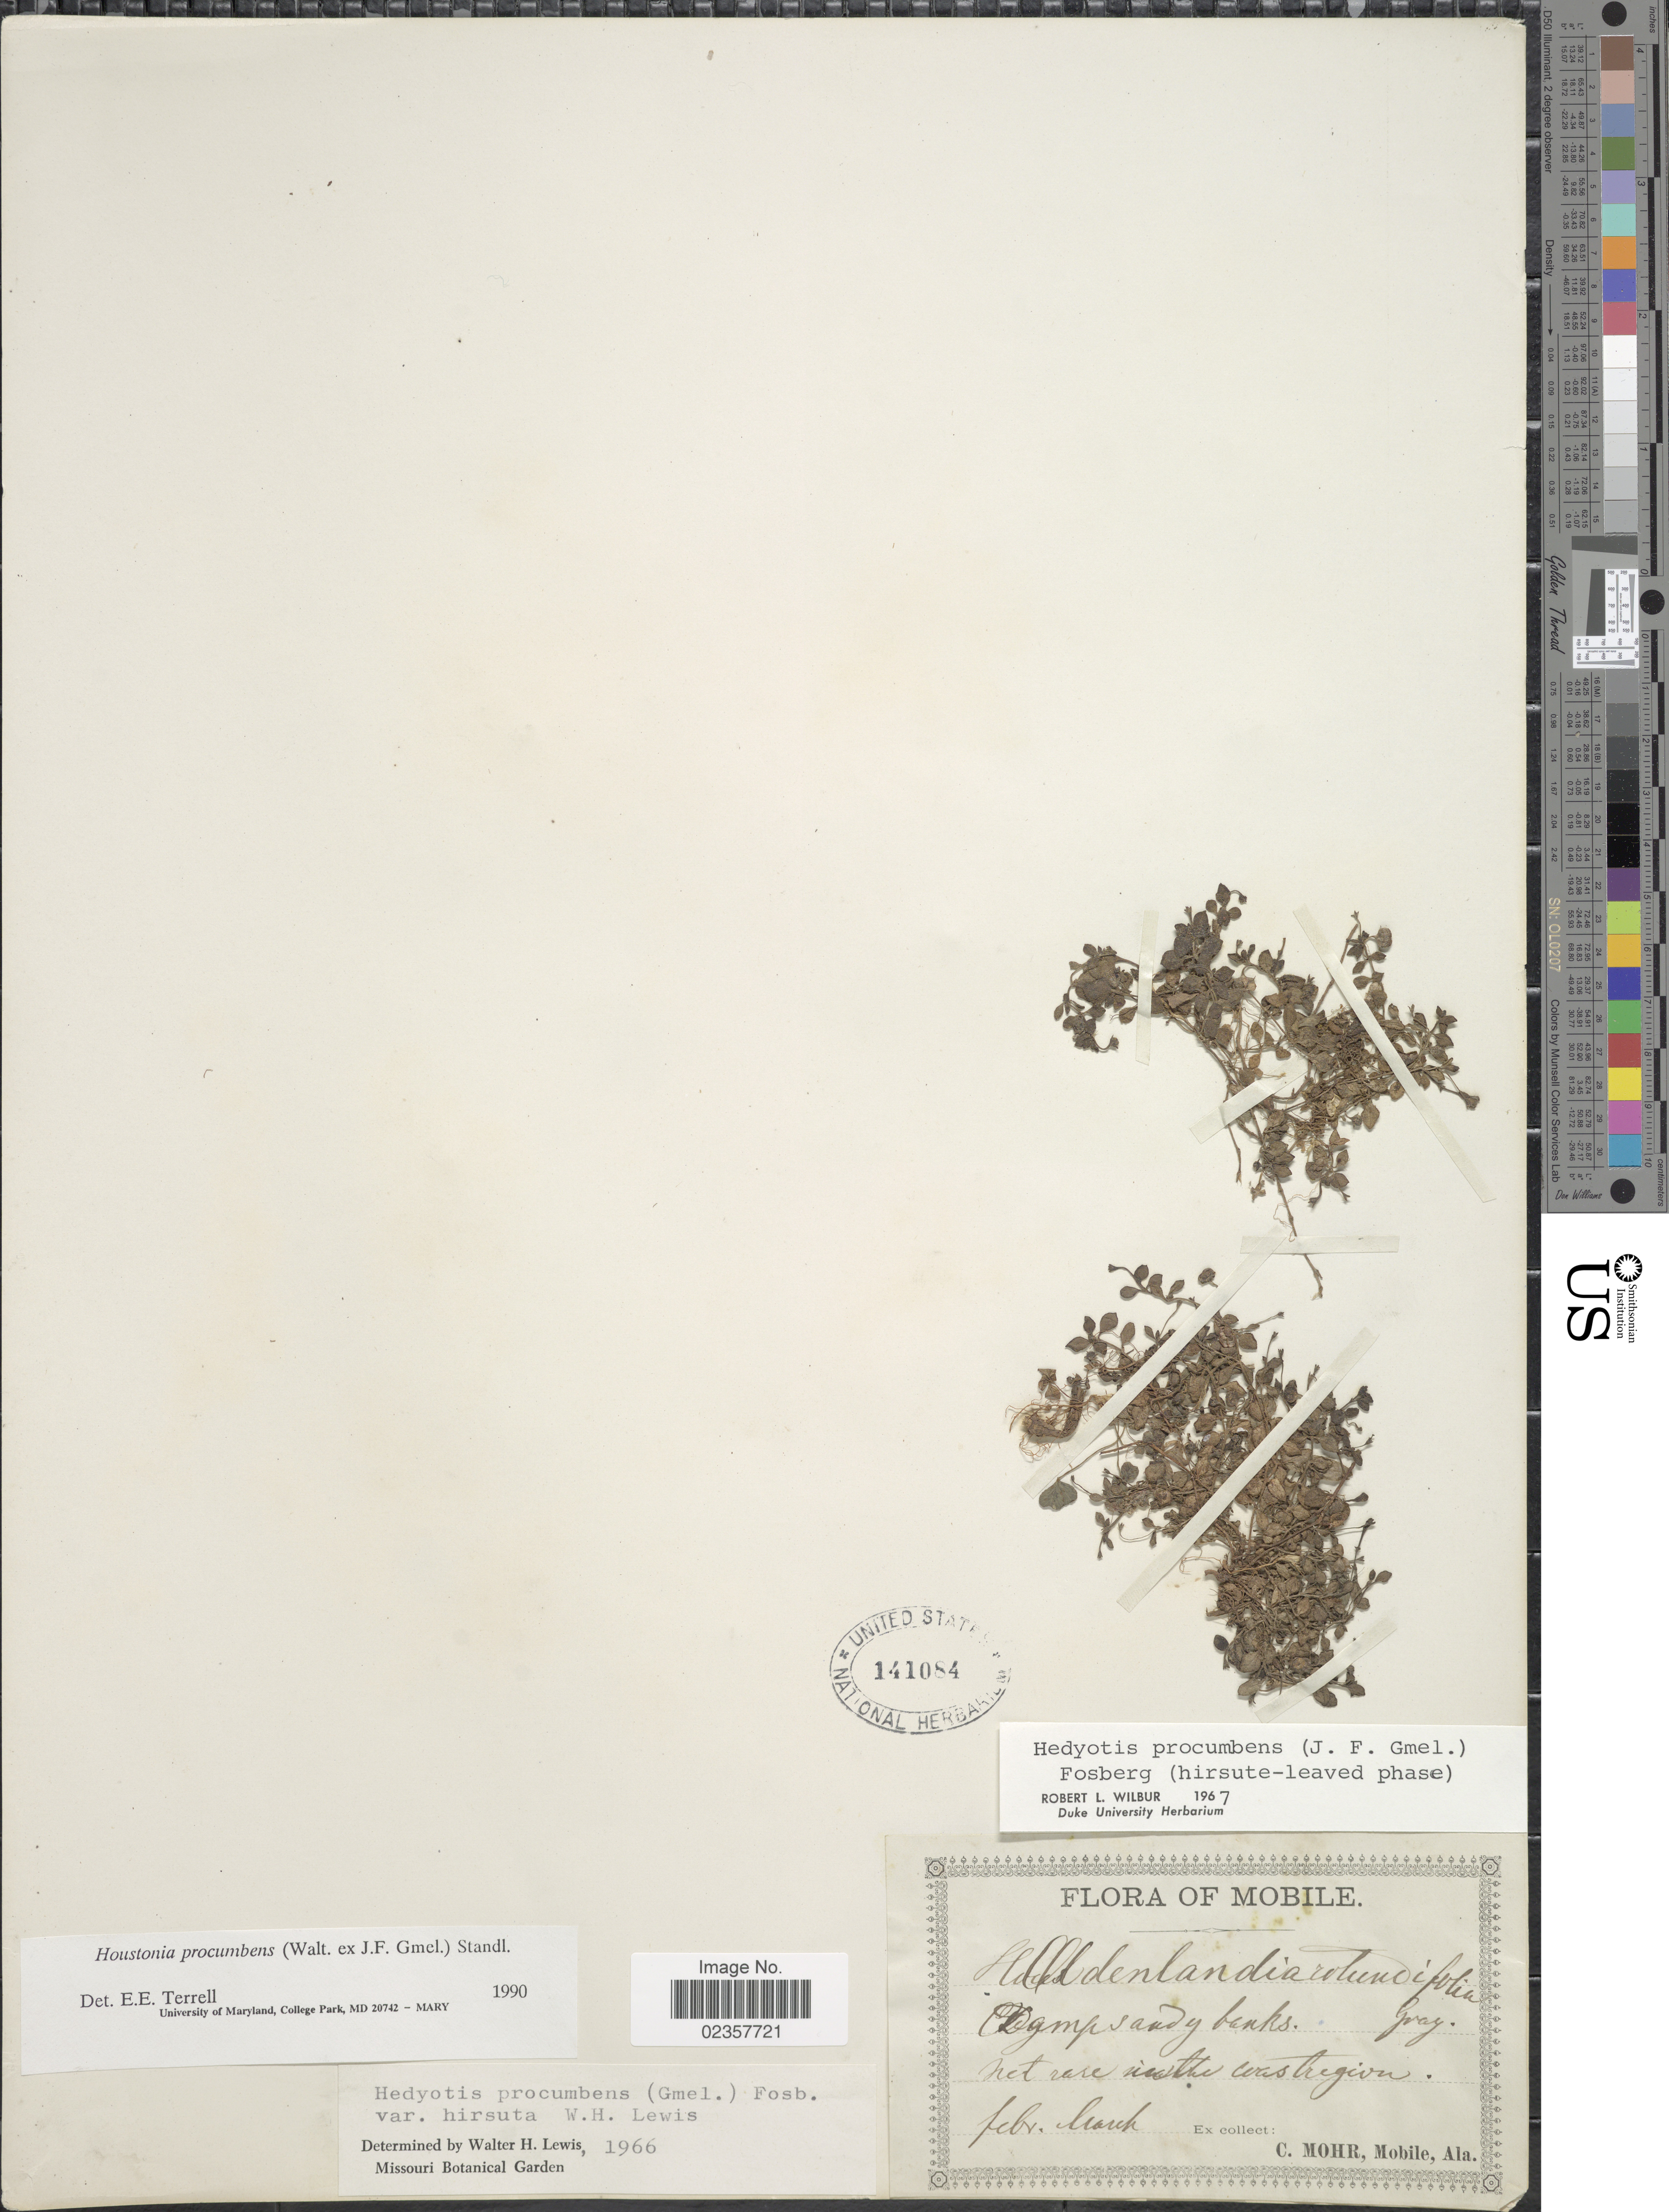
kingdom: Plantae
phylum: Tracheophyta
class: Magnoliopsida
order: Gentianales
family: Rubiaceae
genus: Houstonia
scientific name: Houstonia procumbens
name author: (Walter ex J.F. Gmel.) Standl.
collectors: C. T. Mohr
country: United States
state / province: Alabama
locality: Mobile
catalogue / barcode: US 141084